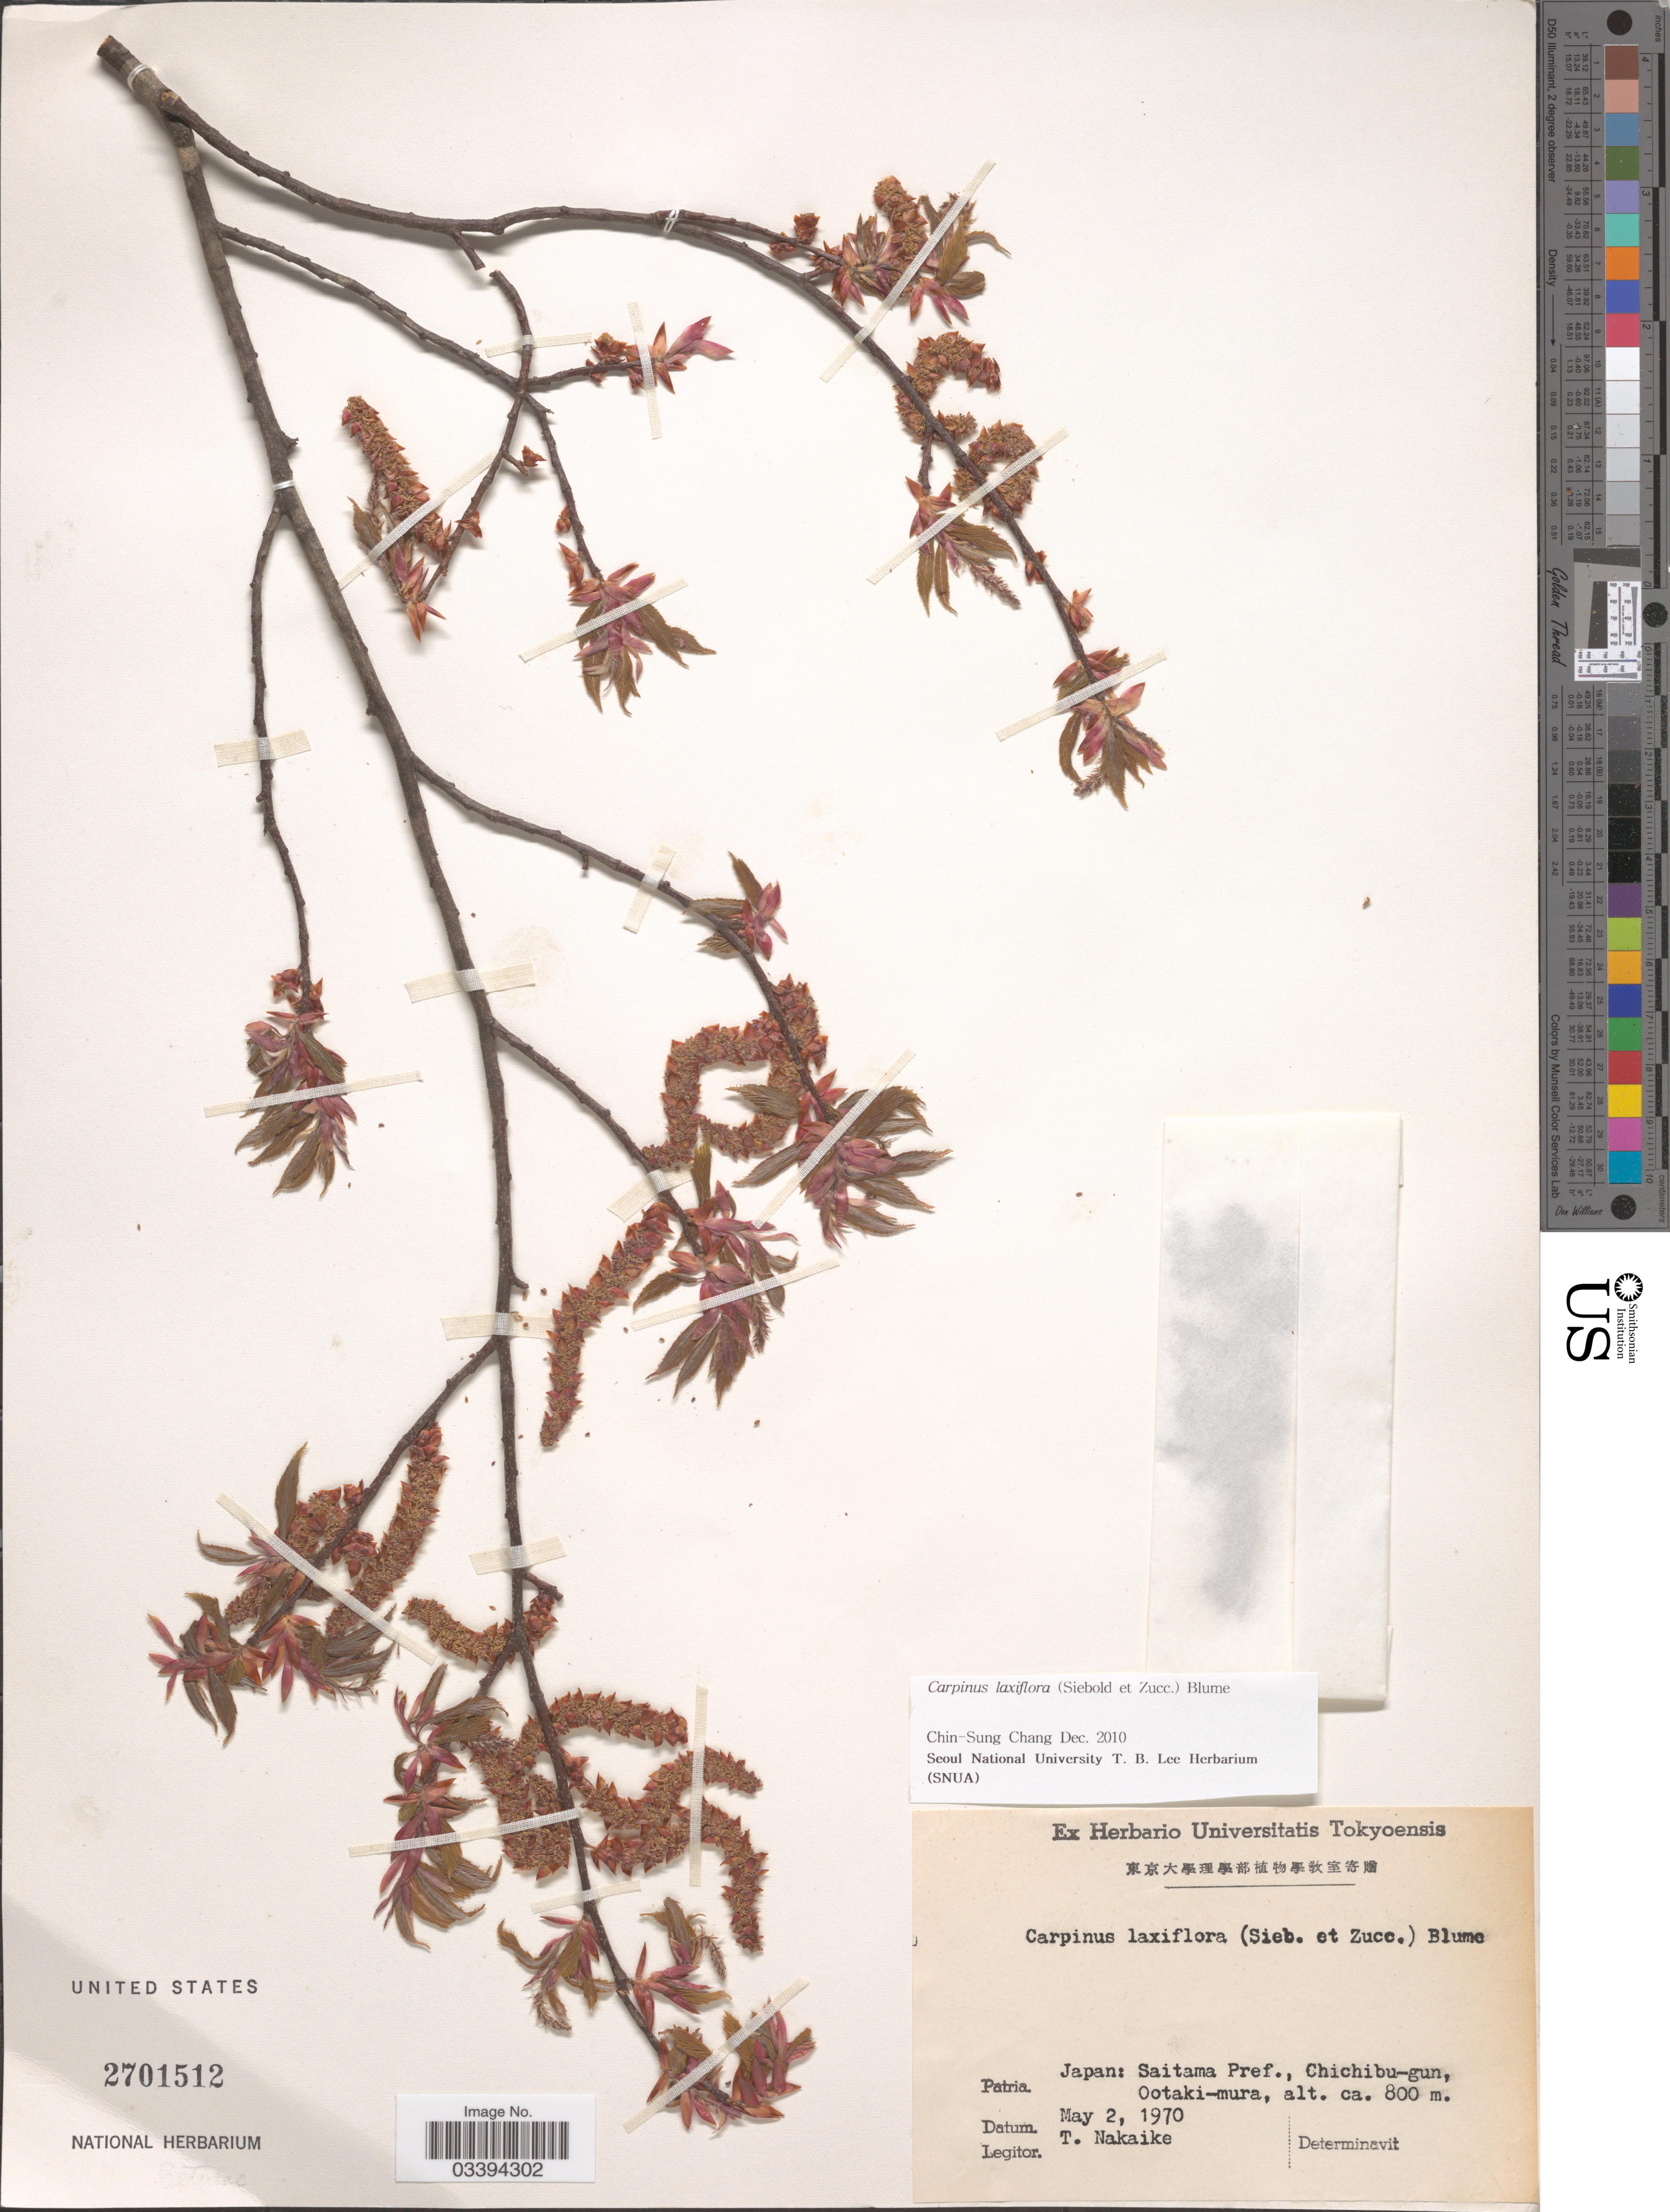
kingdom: Plantae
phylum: Tracheophyta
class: Magnoliopsida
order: Fagales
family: Betulaceae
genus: Carpinus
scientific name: Carpinus laxiflora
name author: (Siebold & Zucc.) Blume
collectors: T. Nakaike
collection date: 1970-05-02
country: Japan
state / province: Saitama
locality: Saitama Pref., Chichibu-gun, Ootaki-mura.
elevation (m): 800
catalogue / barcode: US 2701512